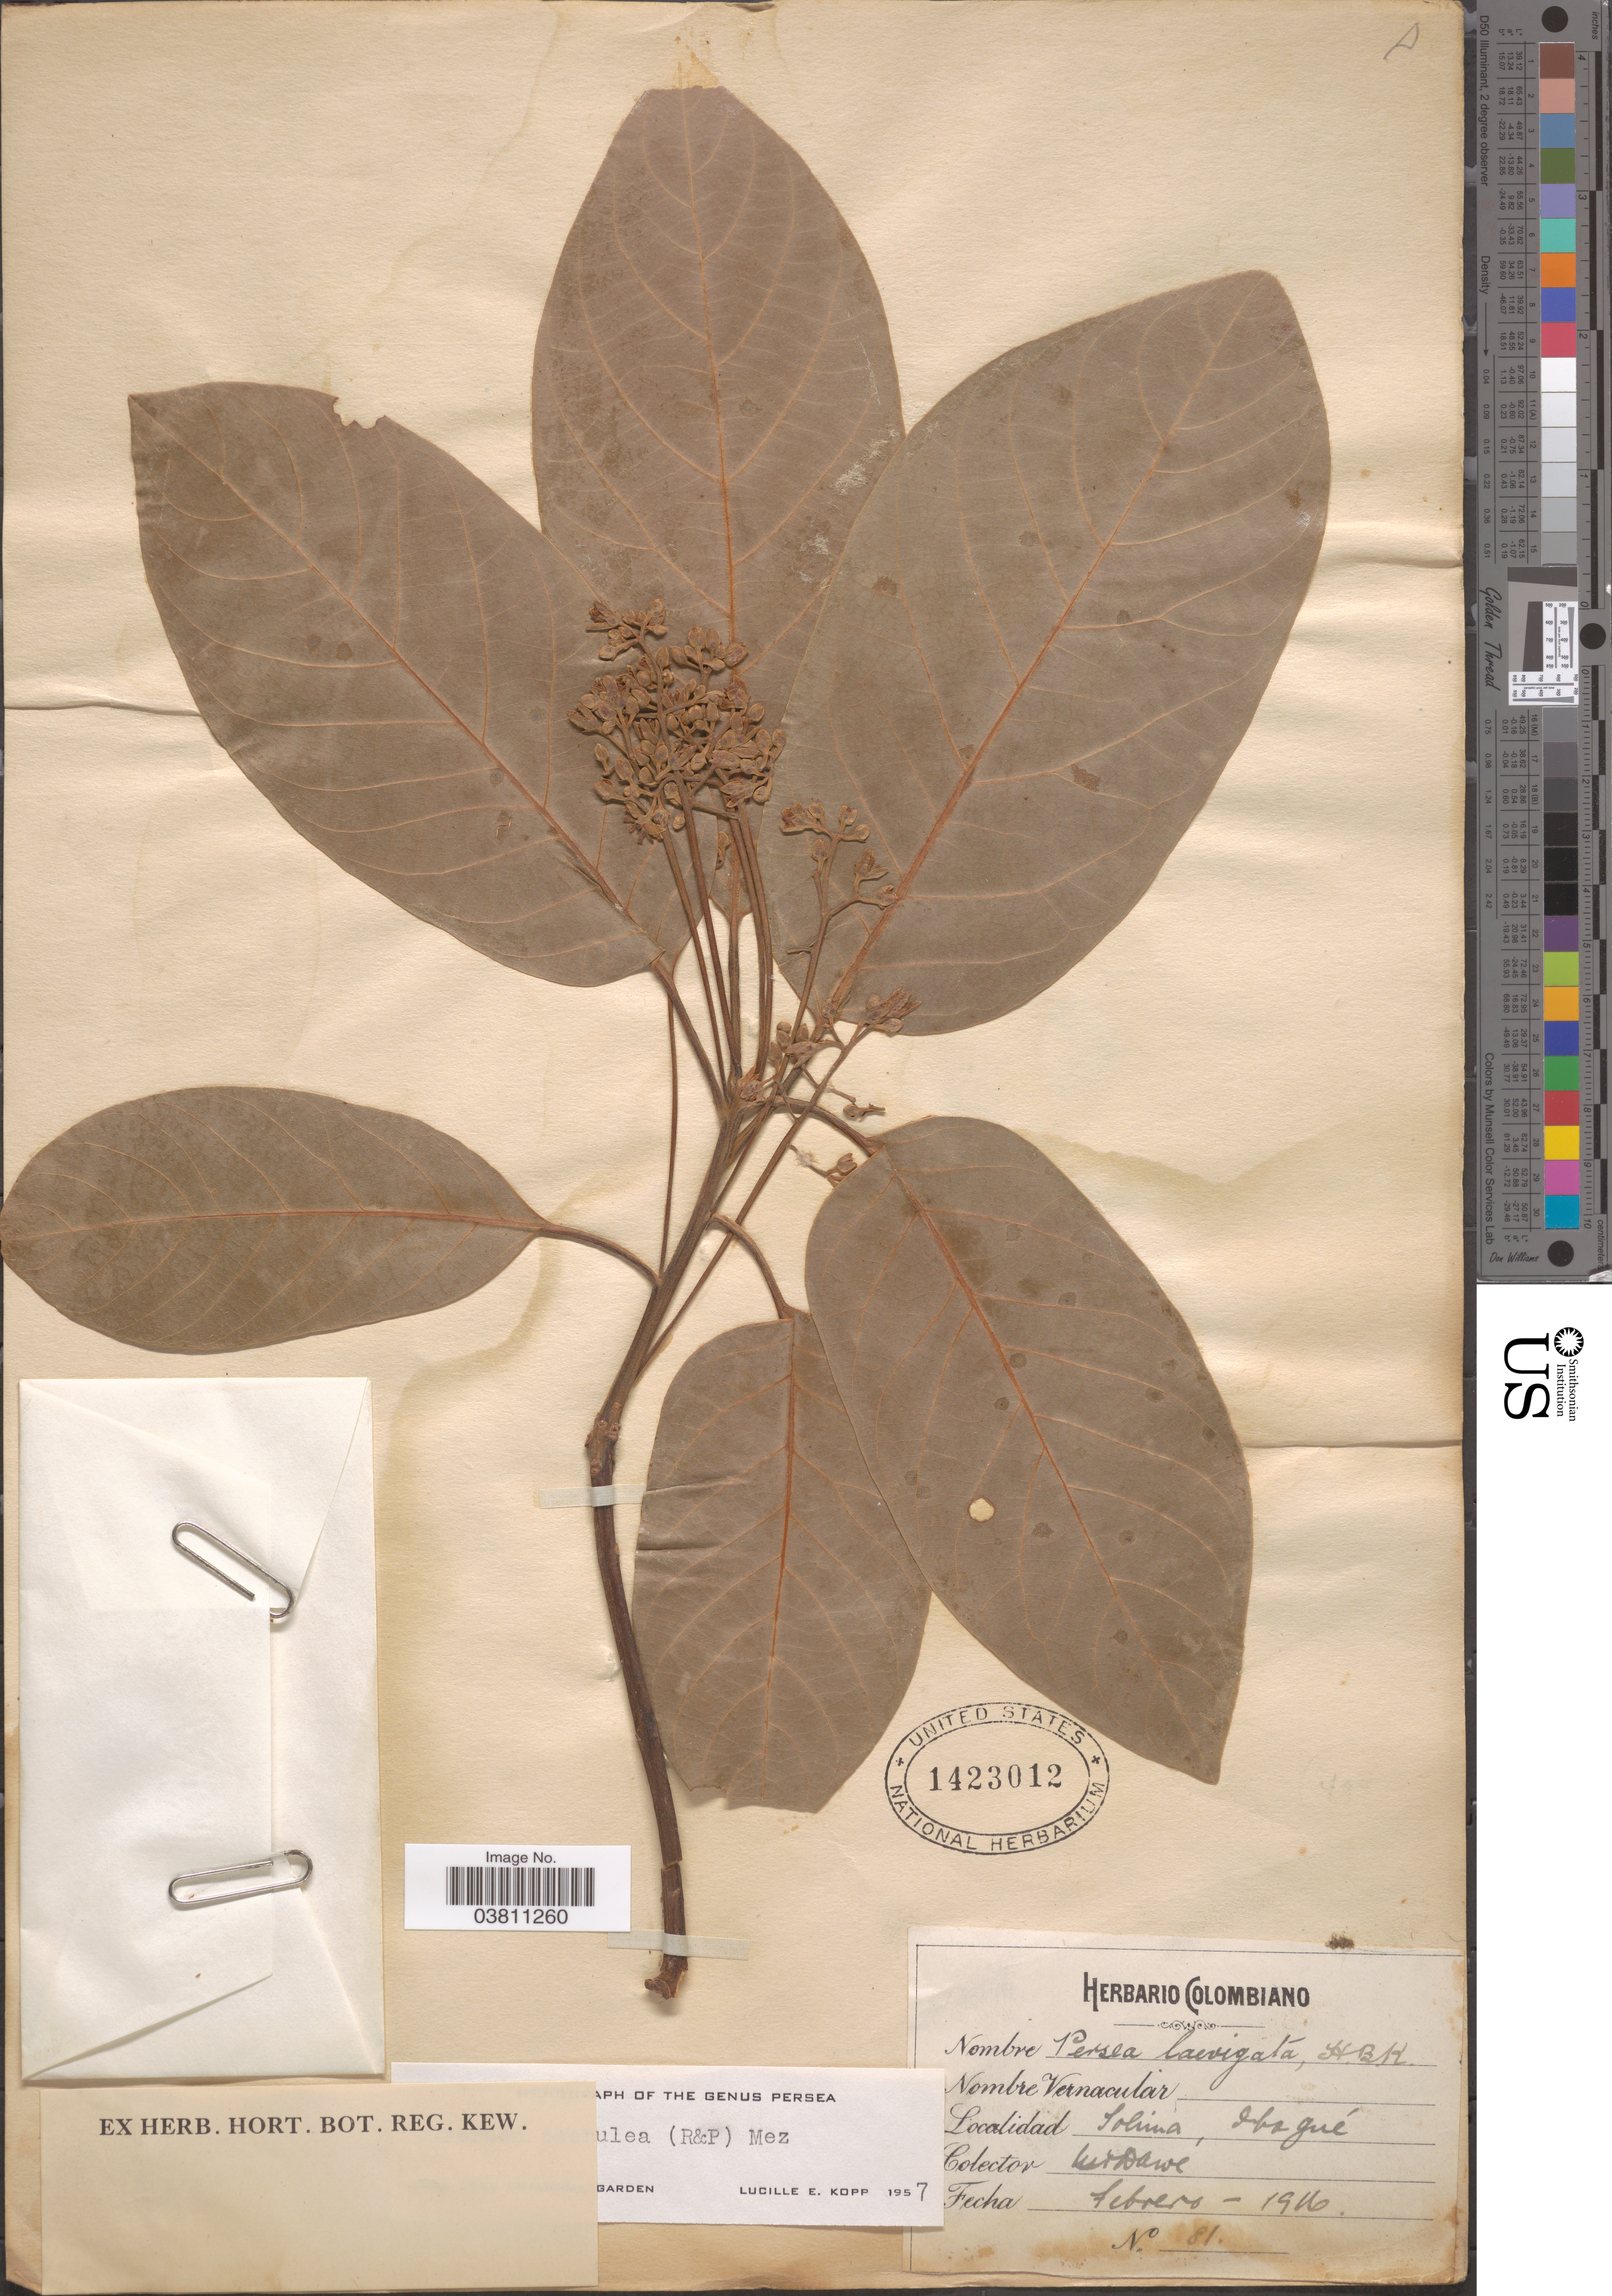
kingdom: Plantae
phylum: Tracheophyta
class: Magnoliopsida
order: Laurales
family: Lauraceae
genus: Persea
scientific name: Persea caerulea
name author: (Ruiz & Pav.) Mez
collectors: M. T. Dawe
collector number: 81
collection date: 1916-02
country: Colombia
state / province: Tolima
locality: Ibagué.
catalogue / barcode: US 1423012